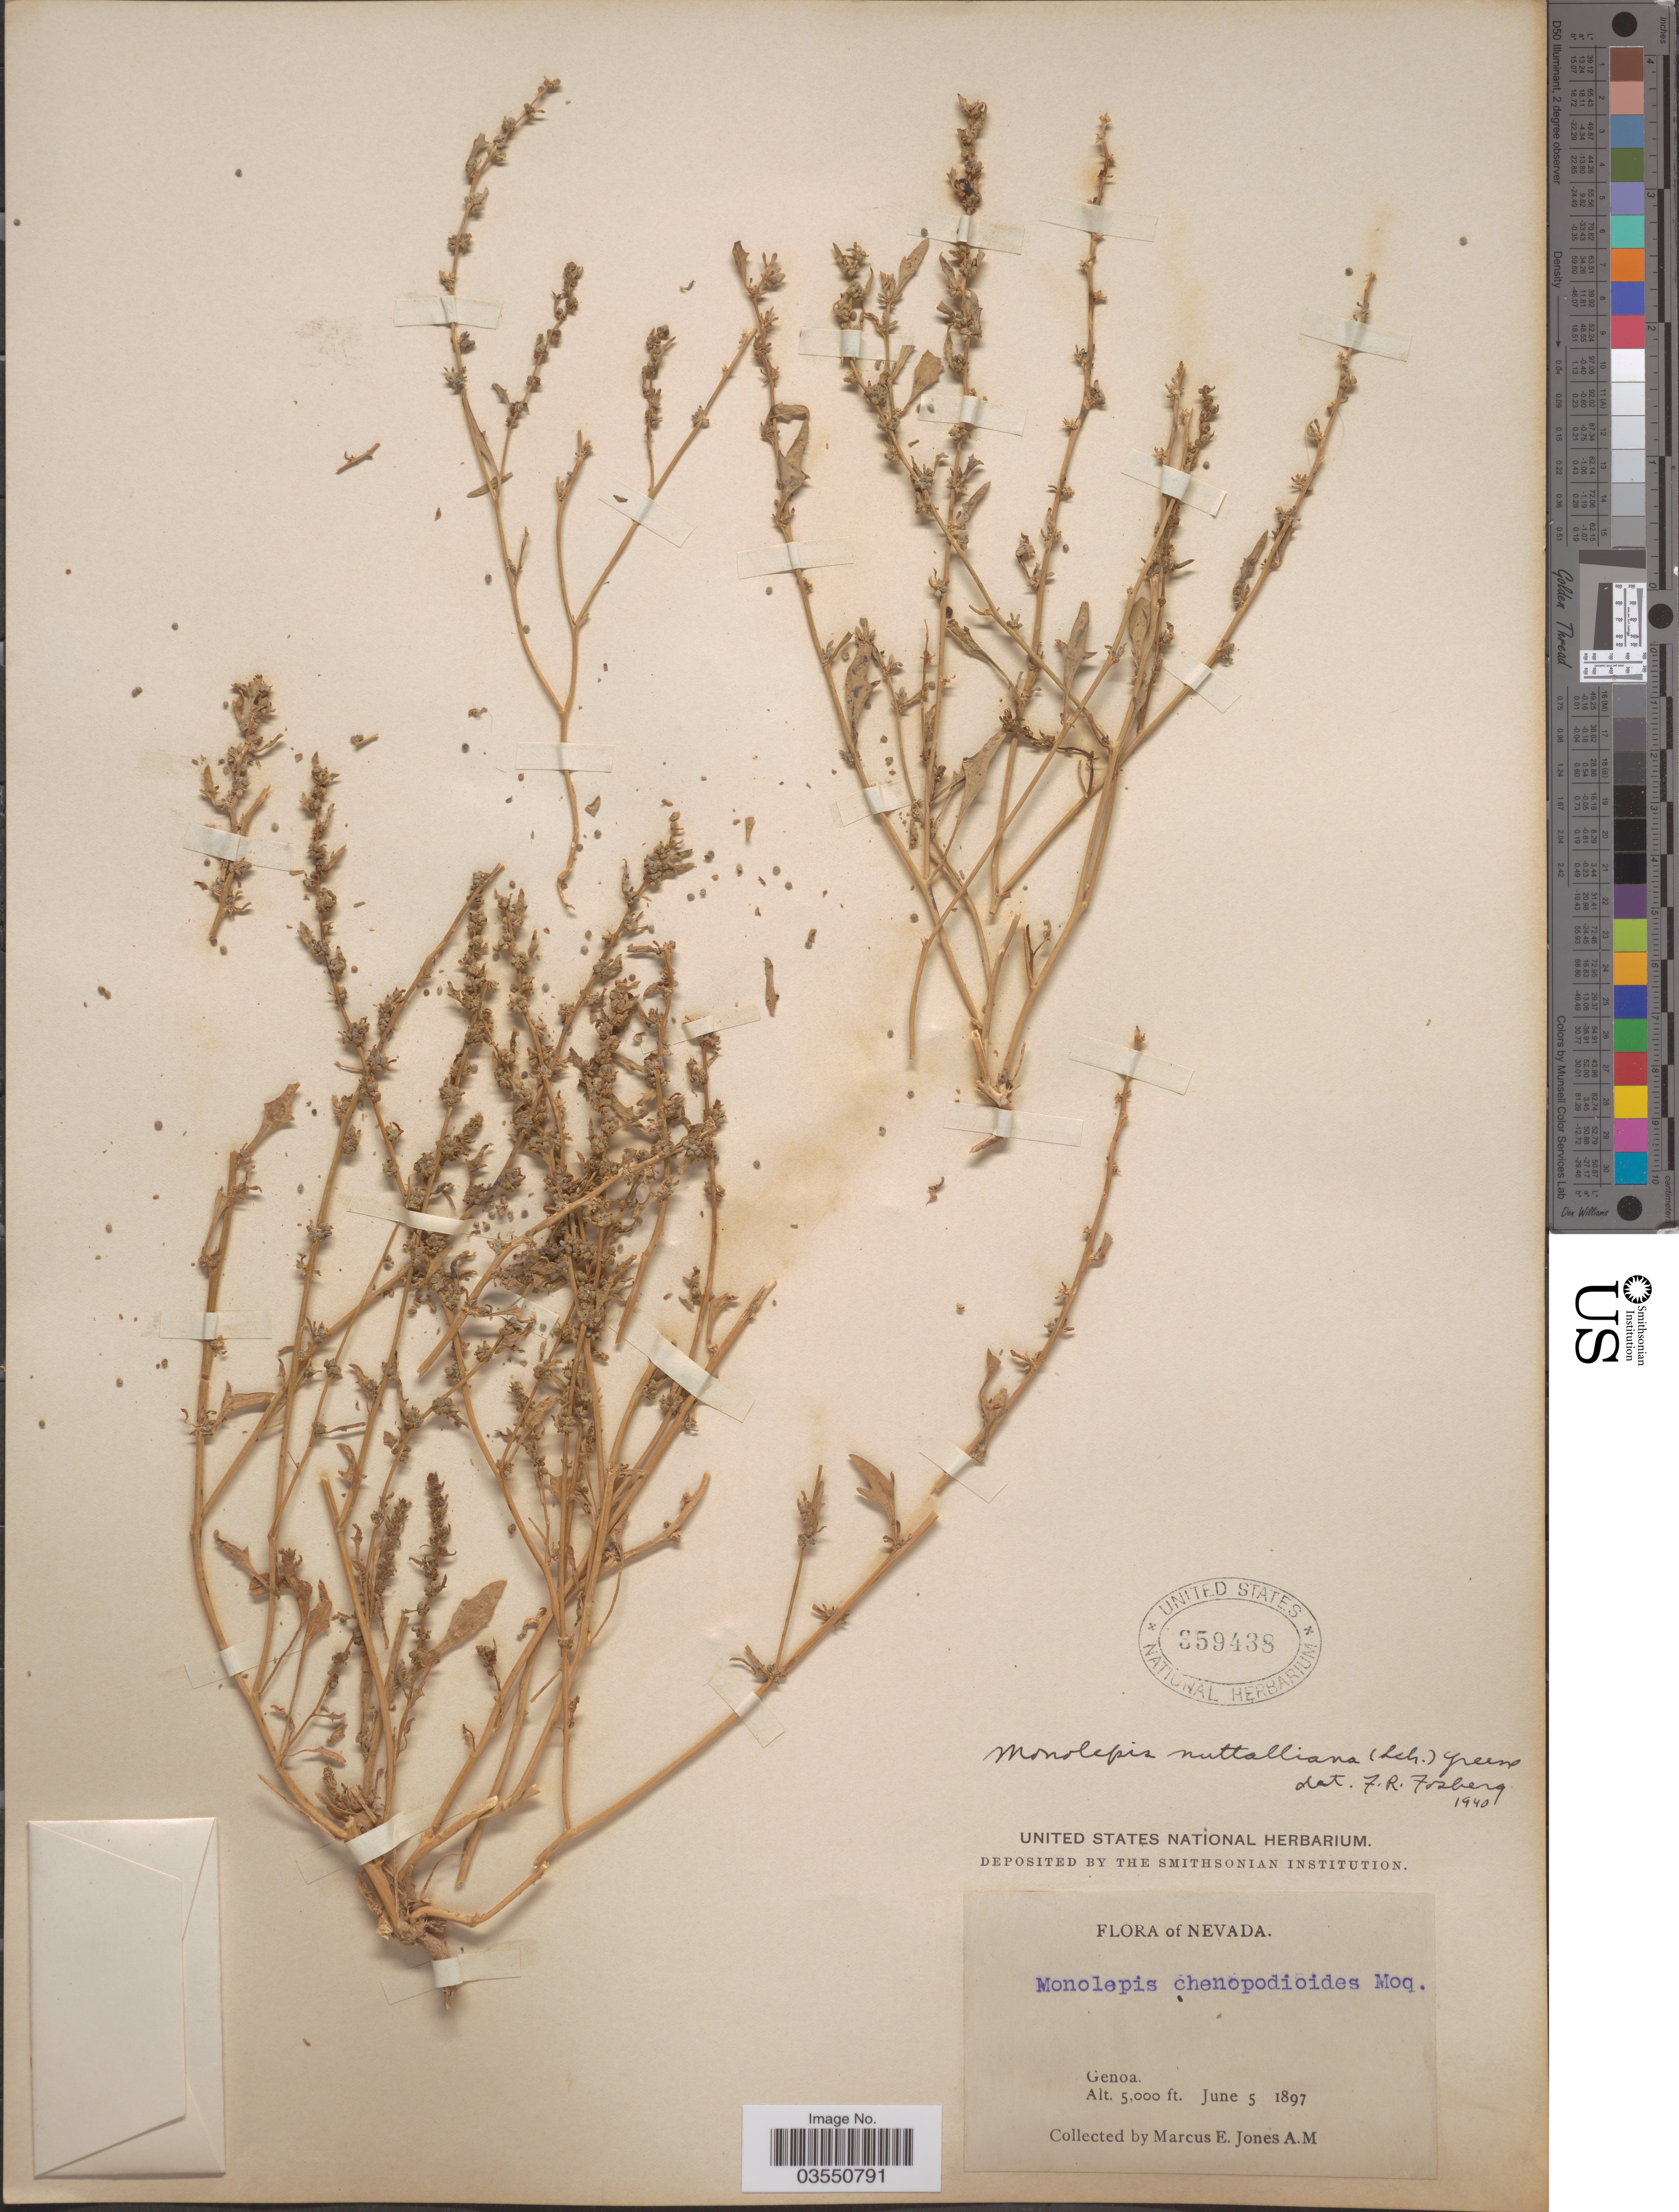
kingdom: Plantae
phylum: Tracheophyta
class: Magnoliopsida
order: Caryophyllales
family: Amaranthaceae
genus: Blitum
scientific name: Blitum nuttallianum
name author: Schult.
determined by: U.S. National Herbarium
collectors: M. E. Jones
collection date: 1897-06-05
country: United States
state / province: Nevada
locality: Genoa.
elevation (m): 1524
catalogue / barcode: US 359438